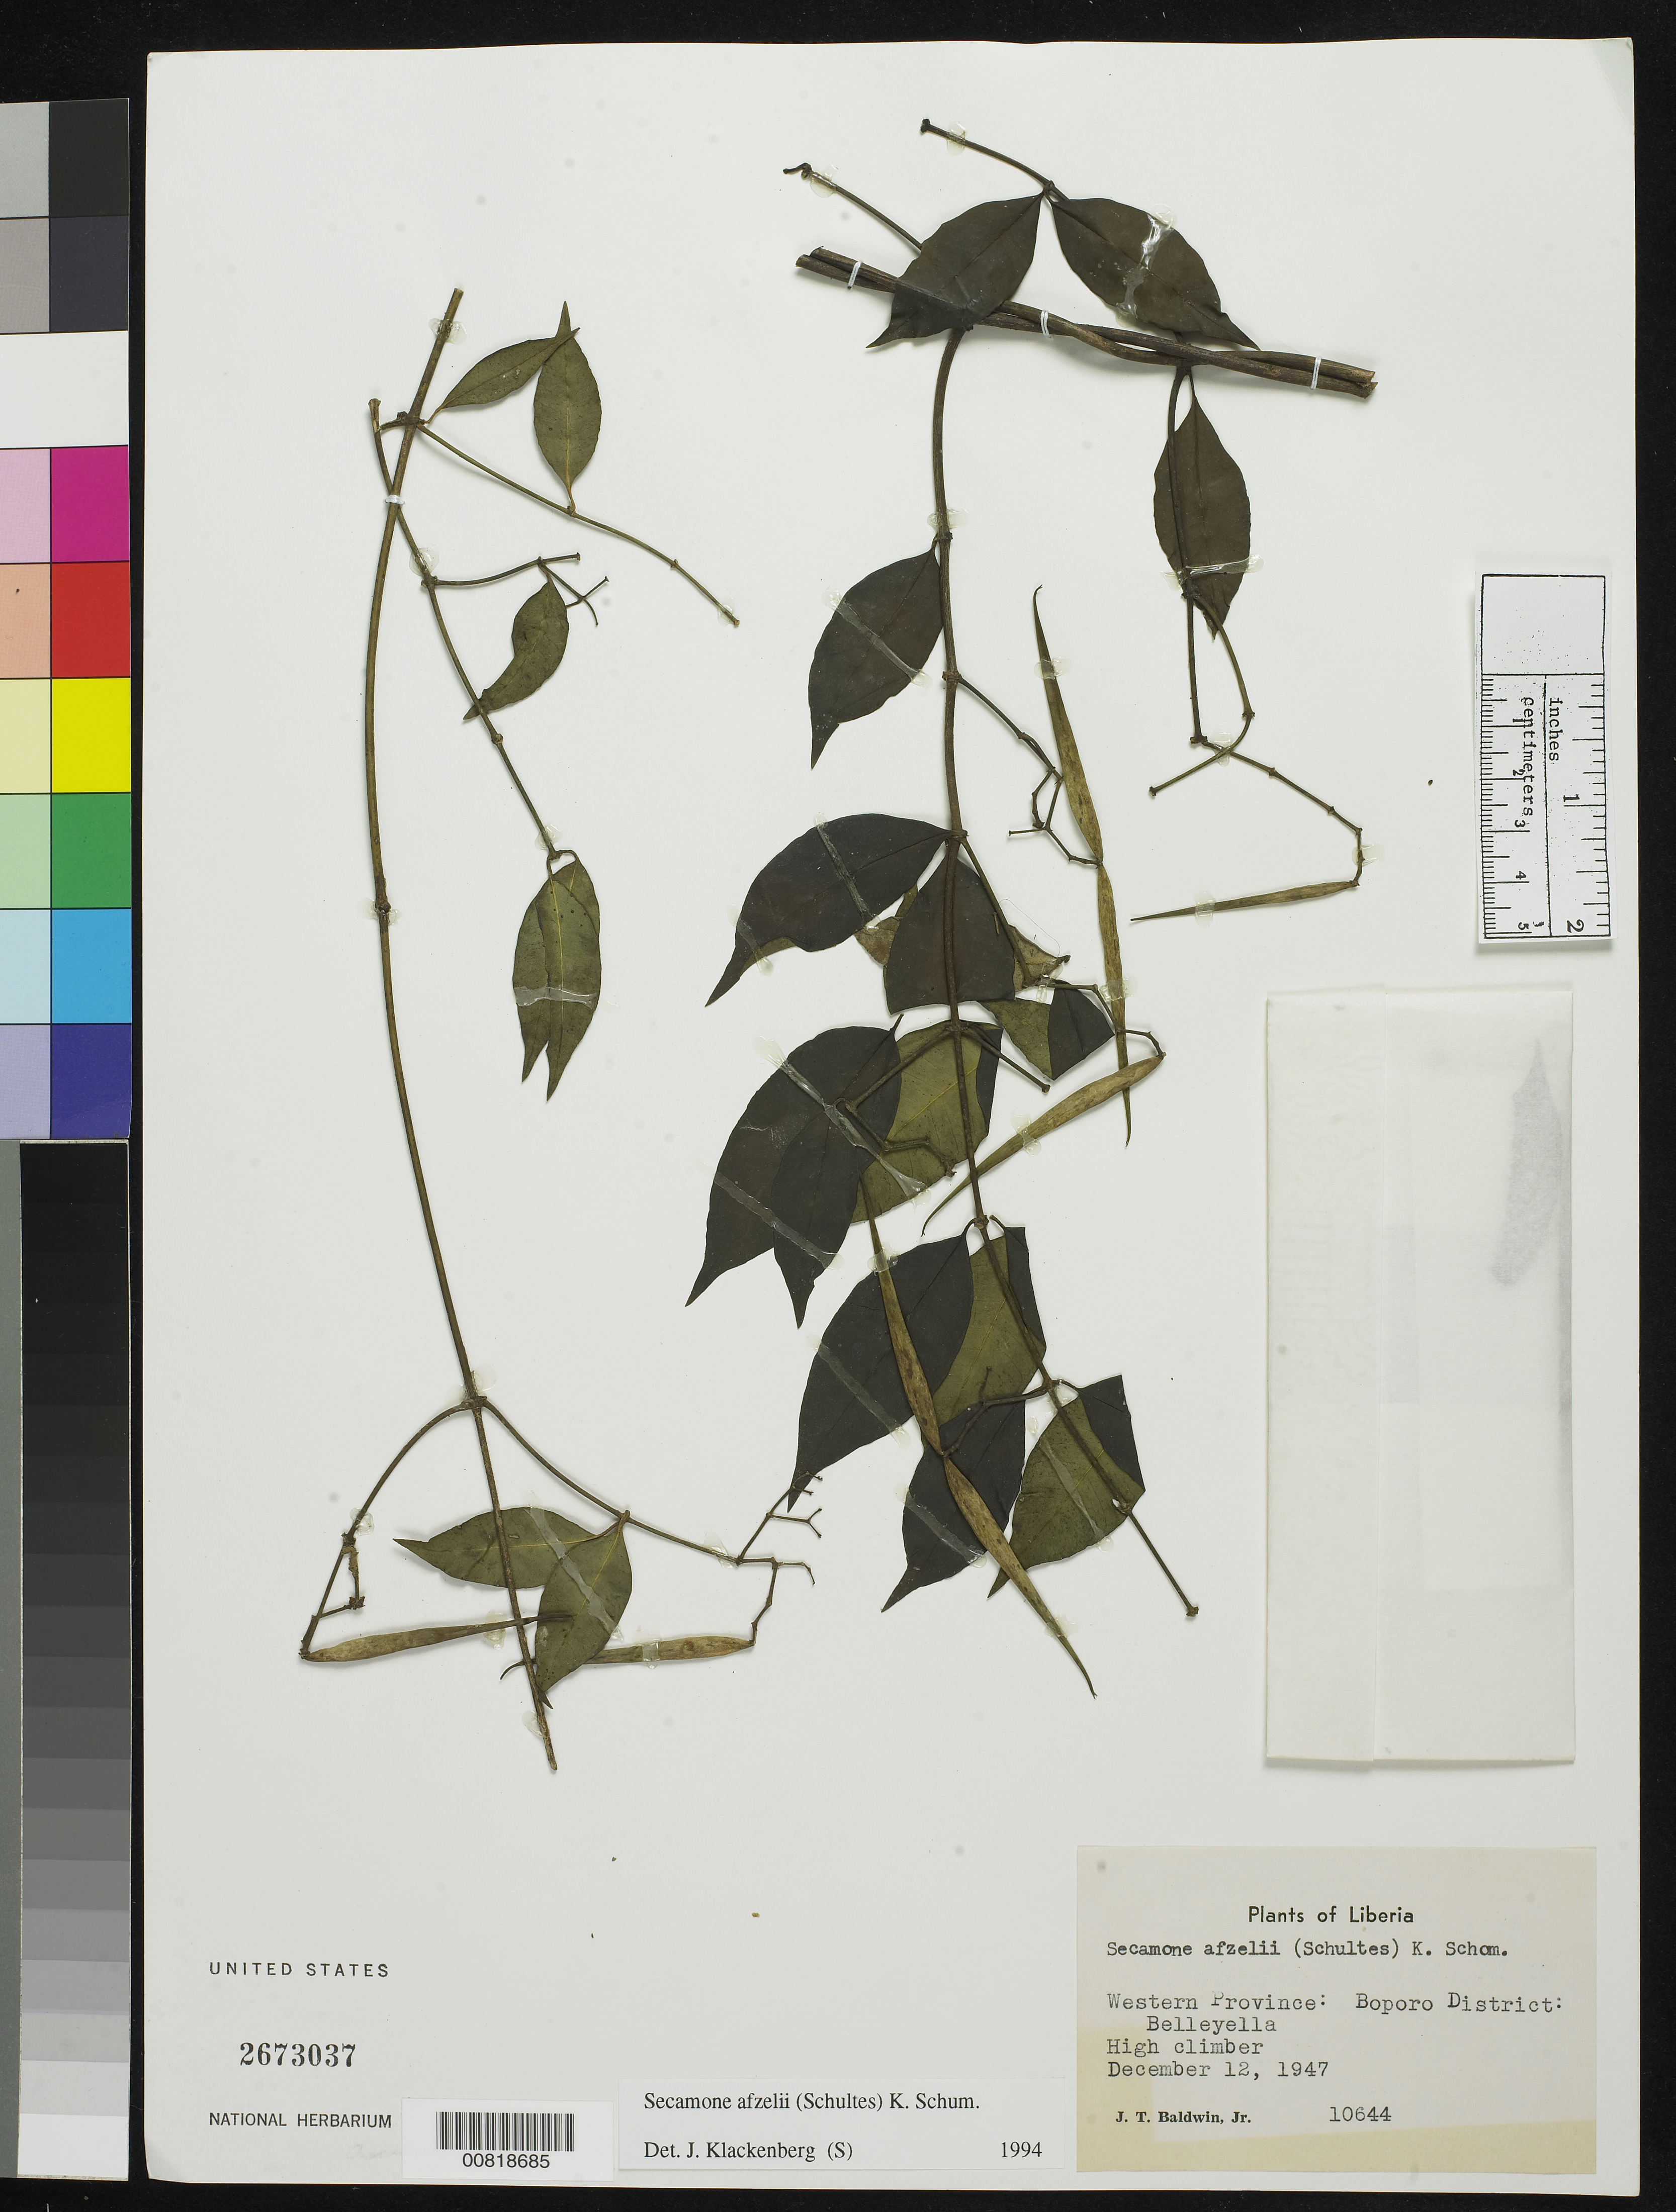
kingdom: Plantae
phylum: Tracheophyta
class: Magnoliopsida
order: Gentianales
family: Apocynaceae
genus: Secamone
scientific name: Secamone afzelii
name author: (Schult.) K. Schum.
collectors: J. T. Baldwin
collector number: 10644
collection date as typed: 12 Dec 1947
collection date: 1947-12-12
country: Liberia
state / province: Gbarpolu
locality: Western Province: Boporo District, Belleyella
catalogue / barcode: US 2673037